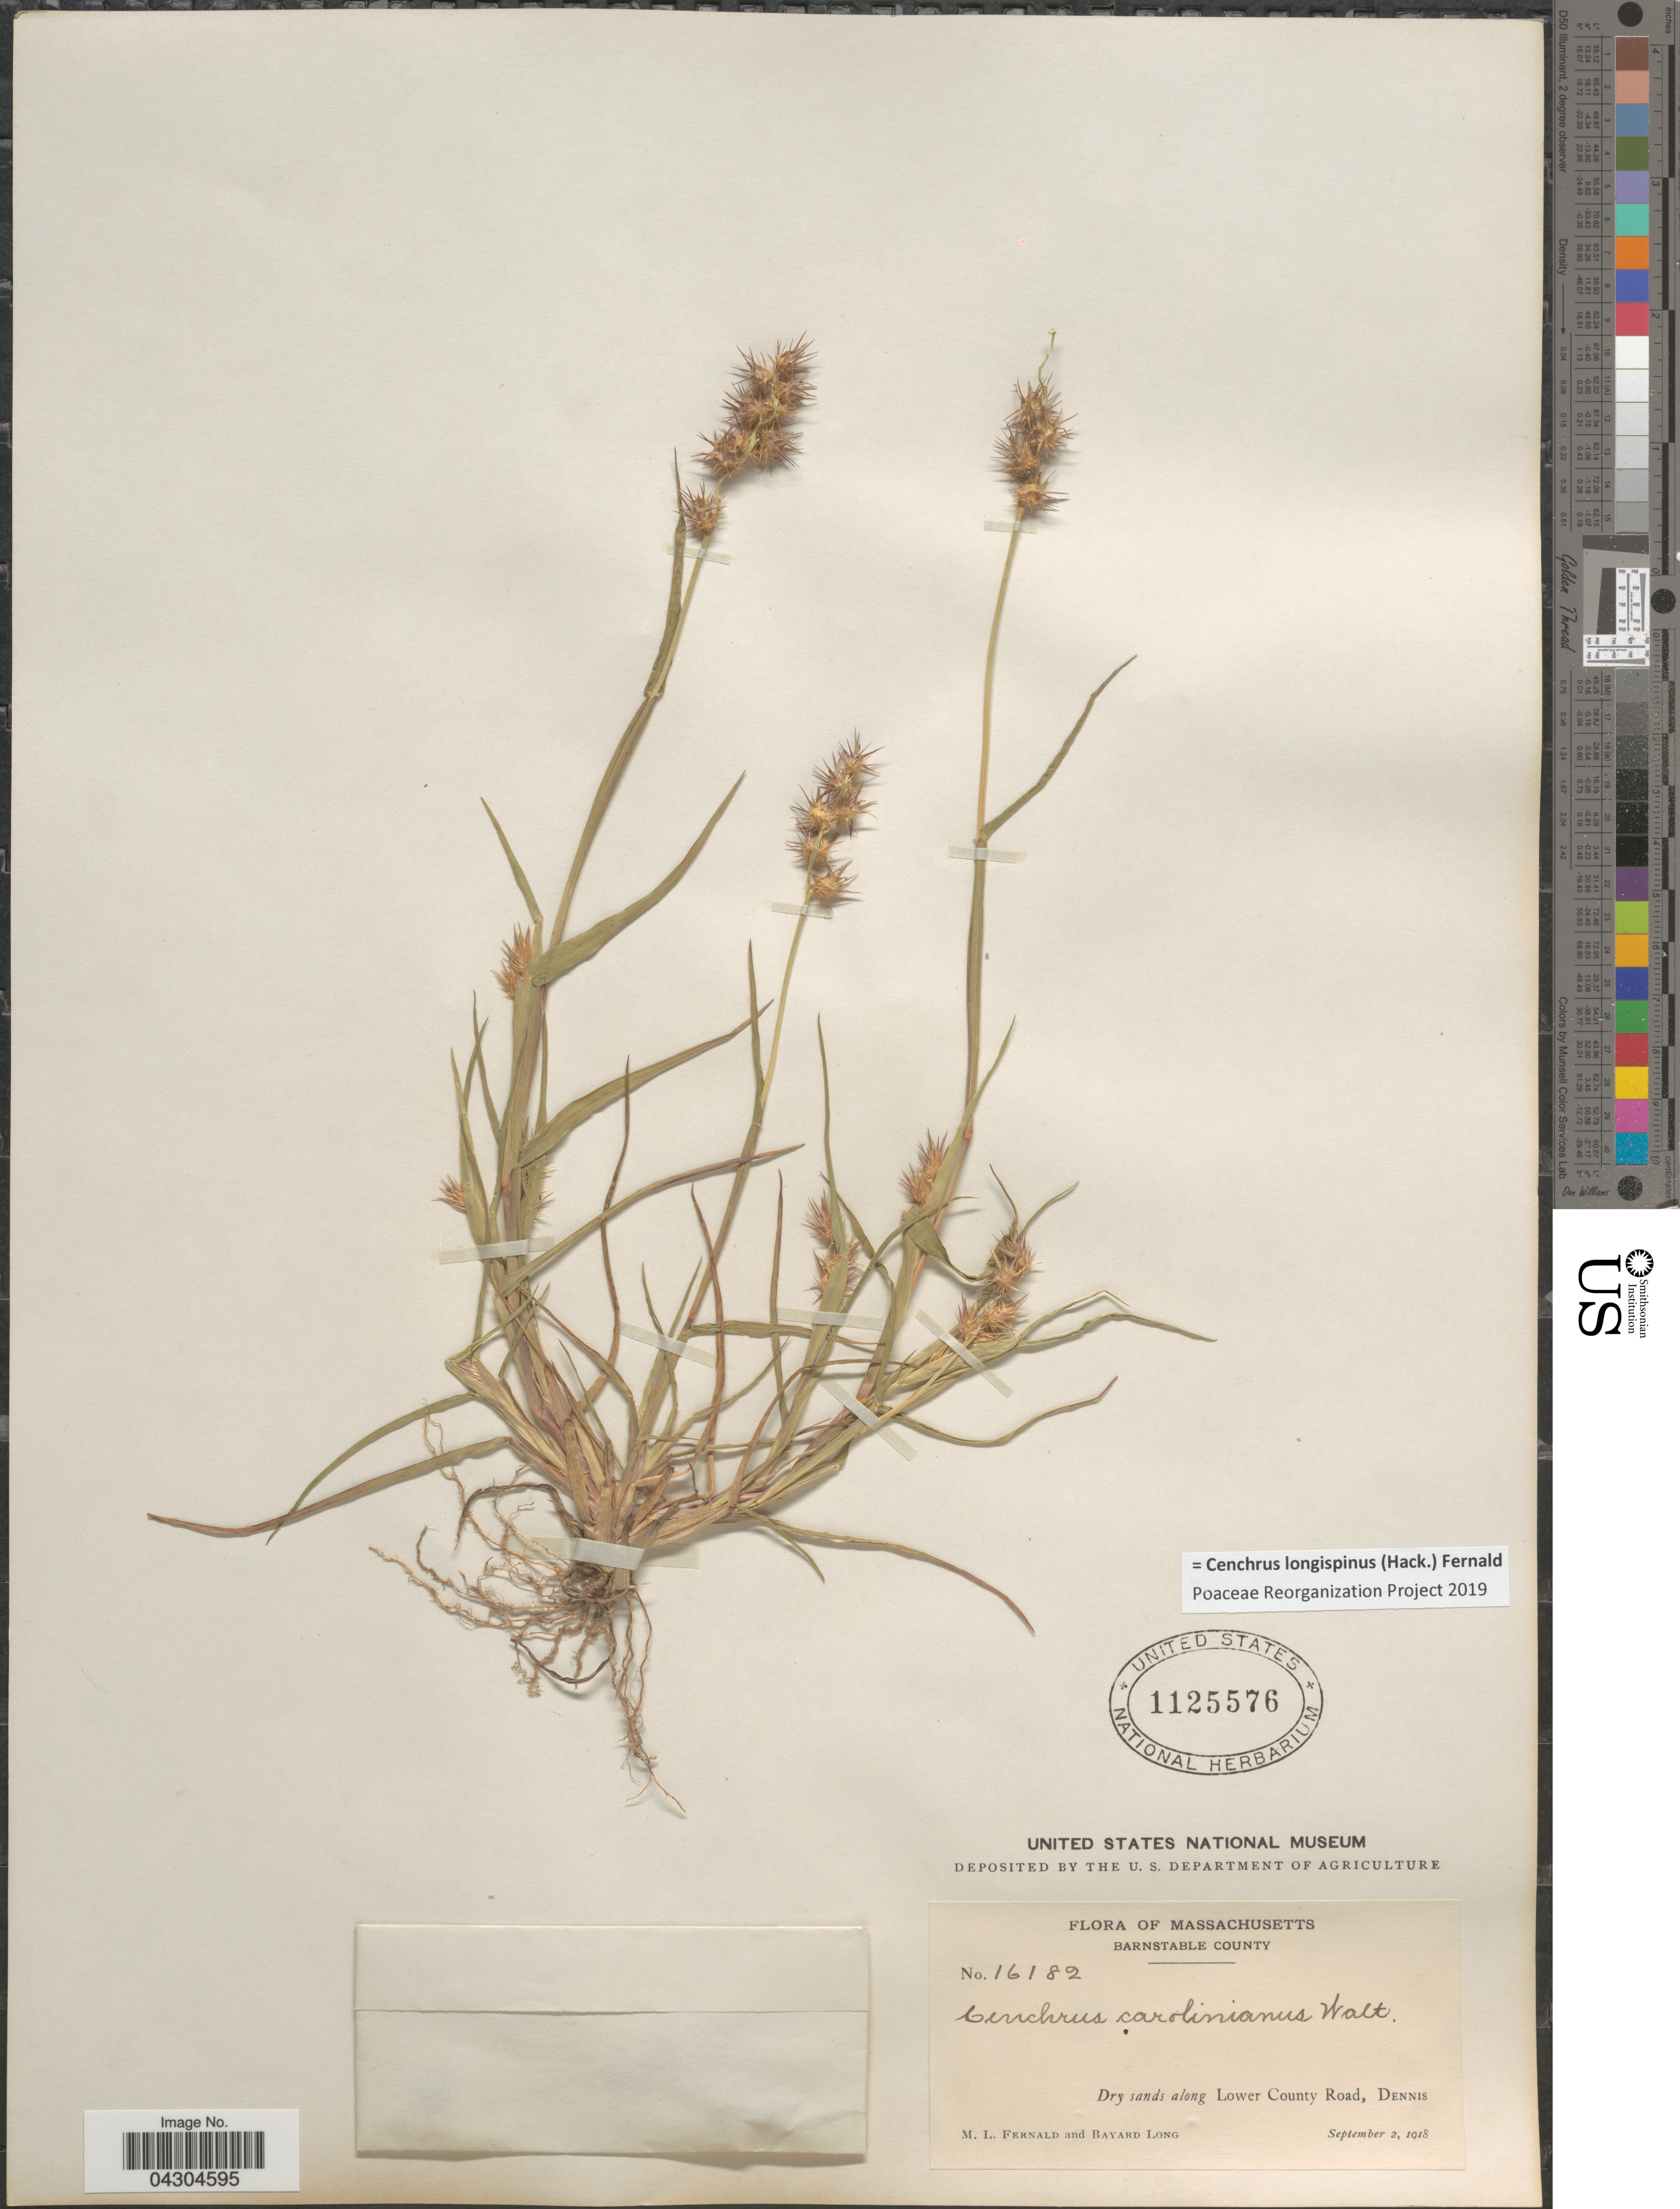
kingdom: Plantae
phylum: Tracheophyta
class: Liliopsida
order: Poales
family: Poaceae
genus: Cenchrus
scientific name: Cenchrus longispinus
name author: (Hack.) Fernald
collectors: M. L. Fernald & B. Long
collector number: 16182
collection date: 1918-09-02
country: United States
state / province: Massachusetts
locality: Barnstable County. Dry sands along Lower County Road, Dennis.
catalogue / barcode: US 1125576